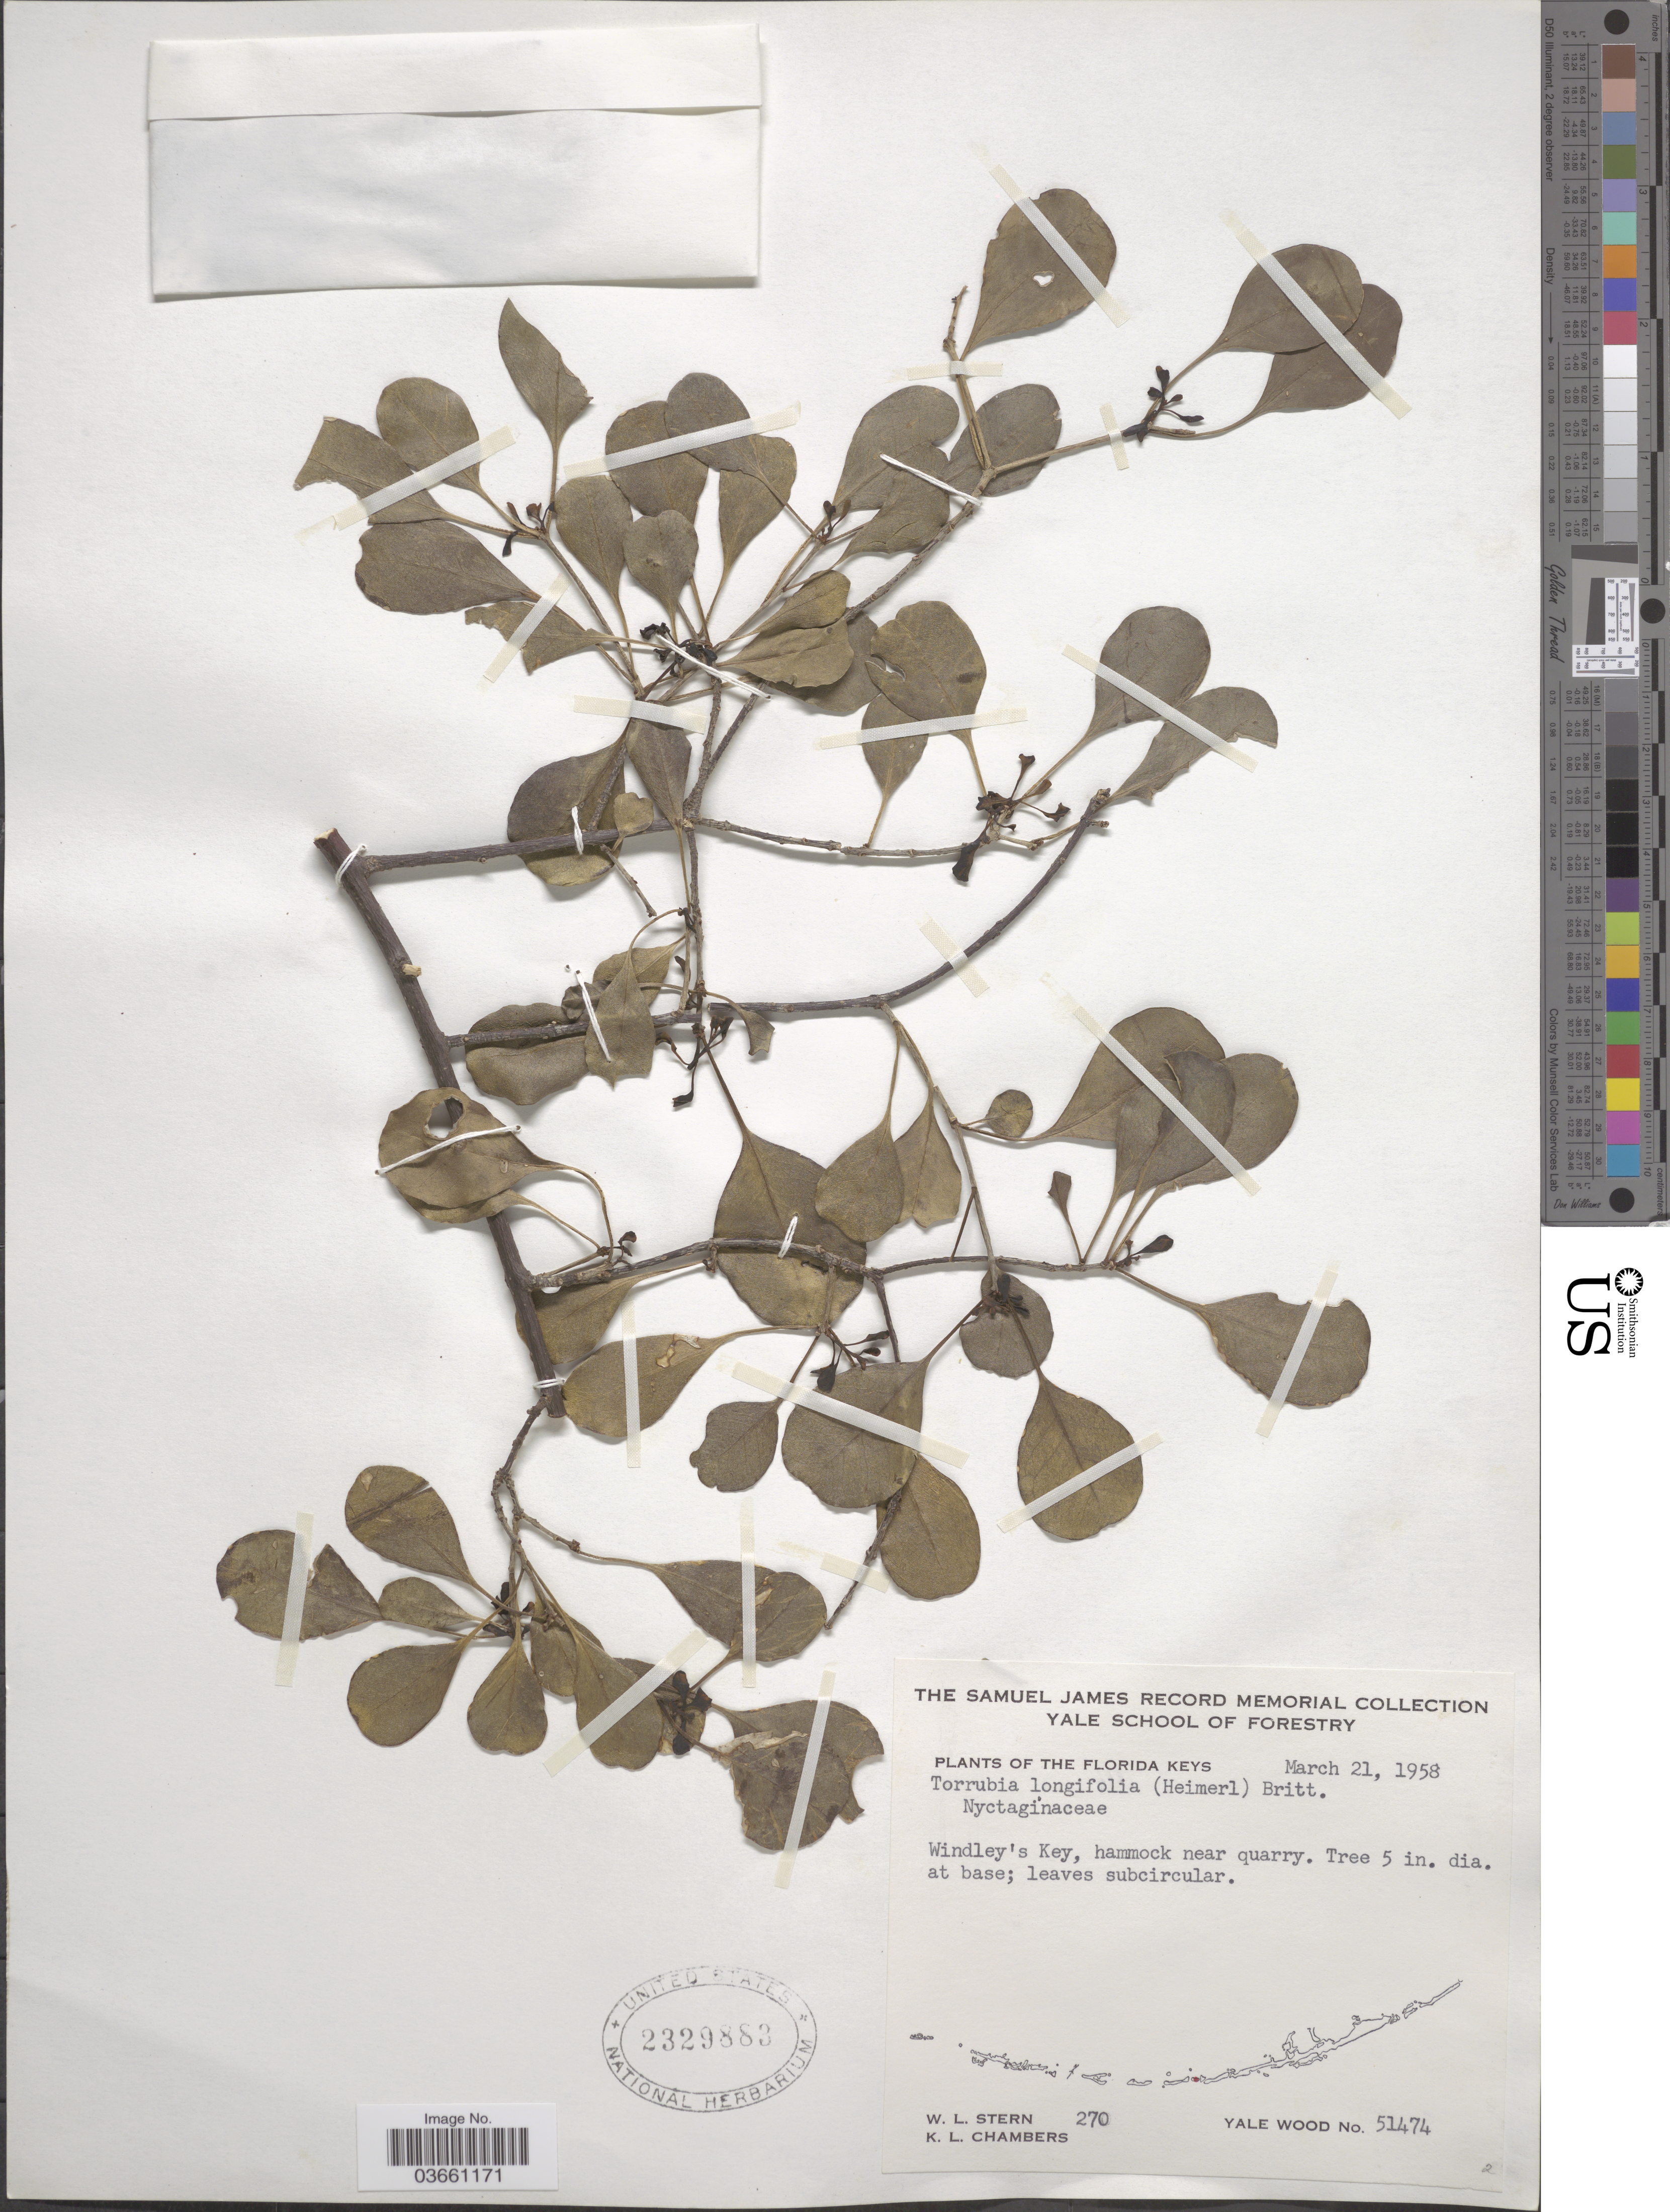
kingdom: Plantae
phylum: Tracheophyta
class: Magnoliopsida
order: Caryophyllales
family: Nyctaginaceae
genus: Guapira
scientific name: Guapira discolor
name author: (Spreng.) Little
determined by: Strong, Mark T., (BOT), Smithsonian Institution - National Museum of Natural History (UNITED STATES)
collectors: W. L. Stern & K. Chambers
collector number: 270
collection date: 1958-03-21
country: United States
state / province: Florida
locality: Florida Keys. Windley's Key, hammock near quarry.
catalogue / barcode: US 2329883